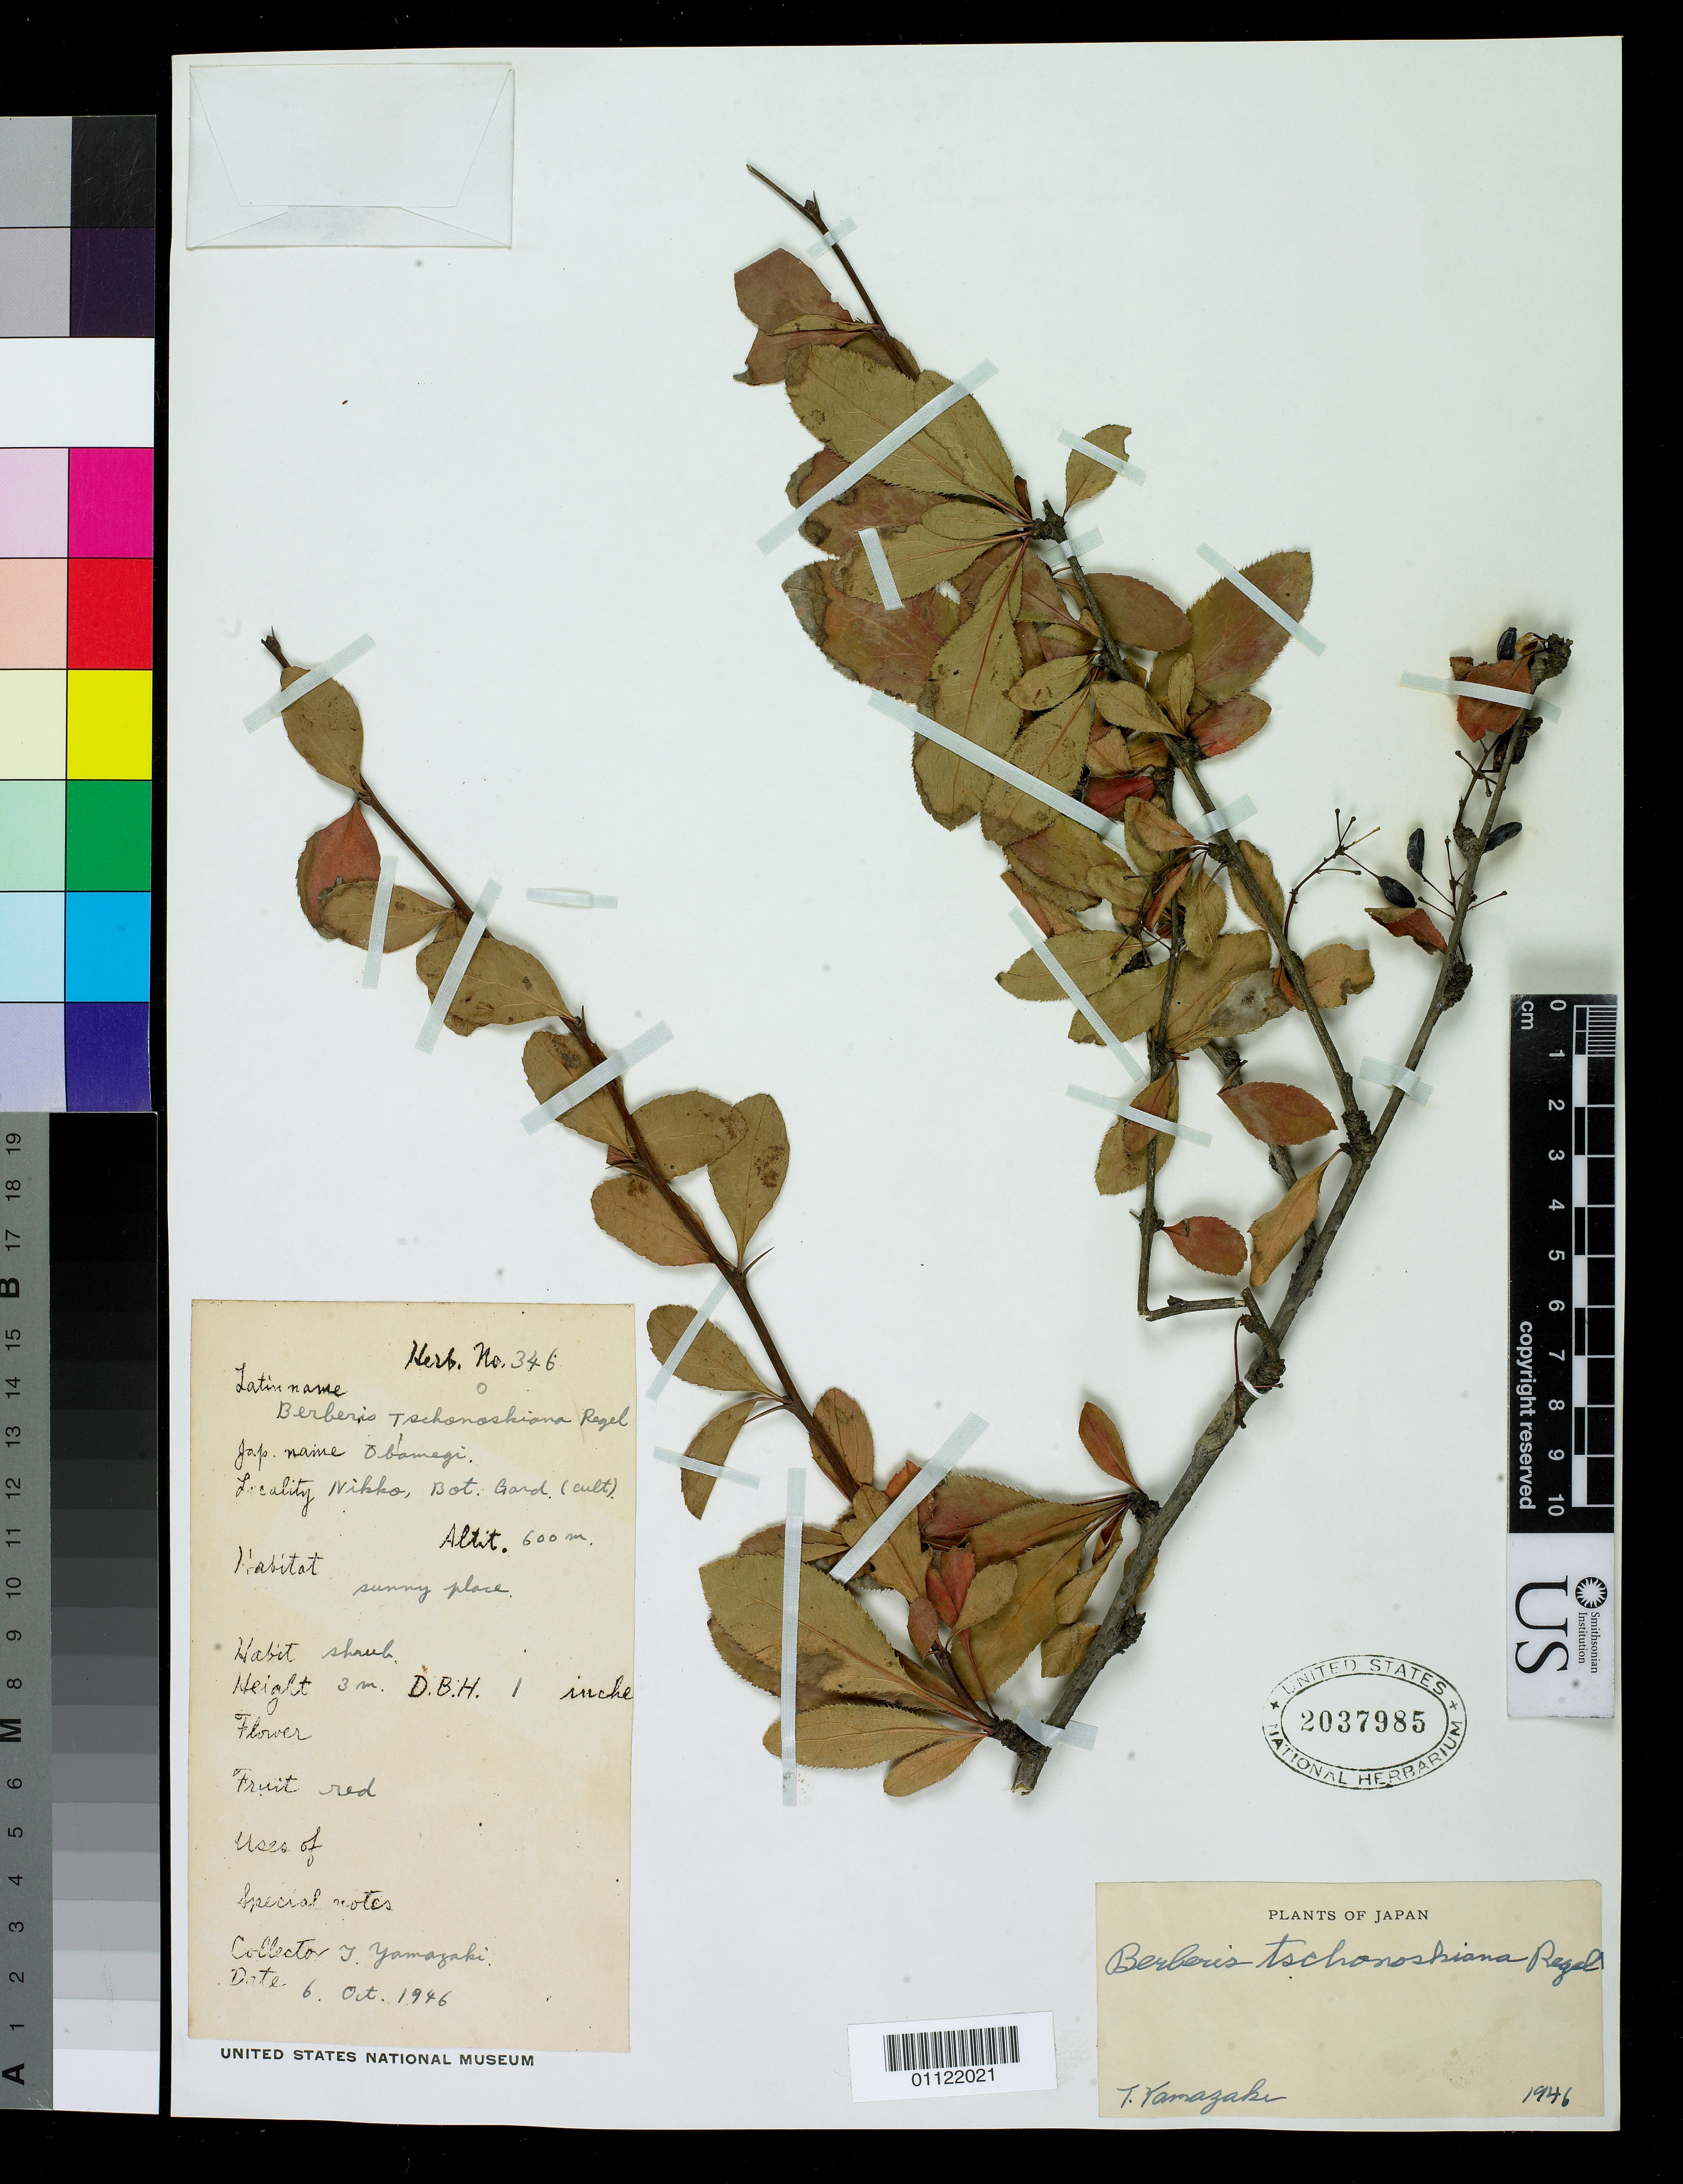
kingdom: Plantae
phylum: Tracheophyta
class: Magnoliopsida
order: Ranunculales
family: Berberidaceae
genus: Berberis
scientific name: Berberis tschonoskyana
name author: Regel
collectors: T. Yamazaki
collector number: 346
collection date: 1946-10-06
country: Japan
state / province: Totigi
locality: Nikko Bot. Gard. (cult)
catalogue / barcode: US 2037985